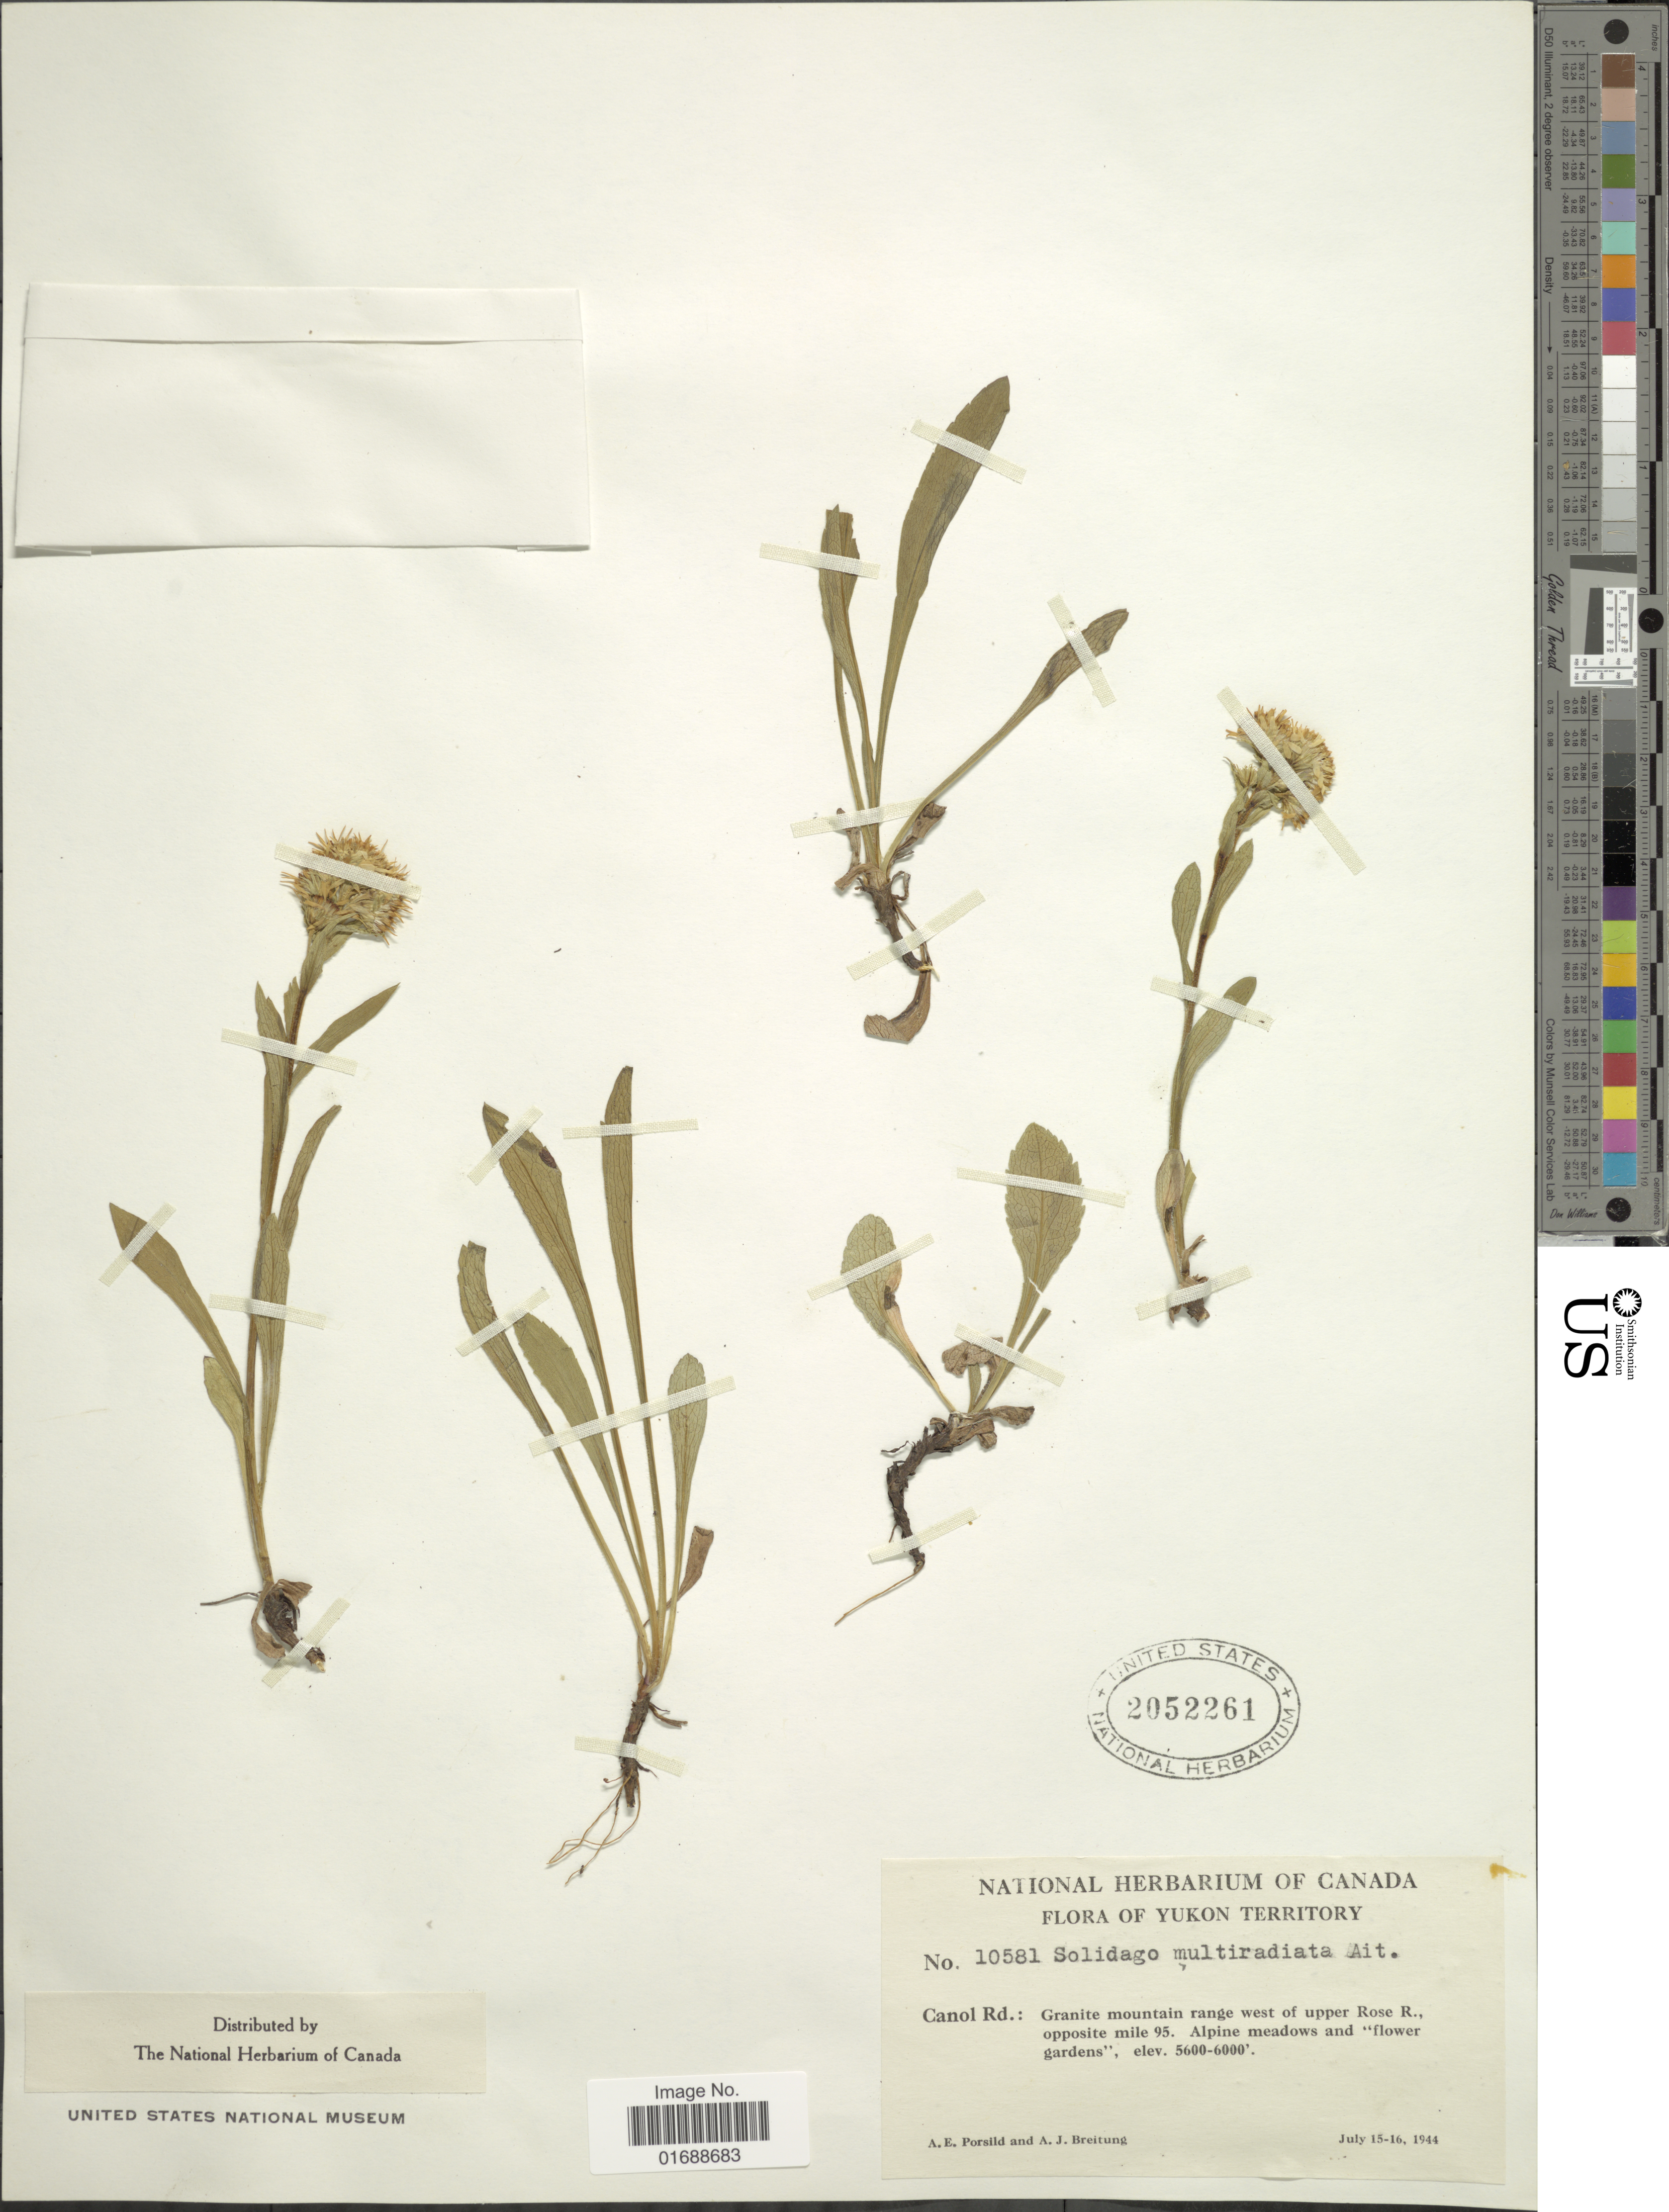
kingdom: Plantae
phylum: Tracheophyta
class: Magnoliopsida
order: Asterales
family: Asteraceae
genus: Solidago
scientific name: Solidago multiradiata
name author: Aiton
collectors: A. E. Porsild & A. Breitung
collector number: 10581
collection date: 1944-07-15/1944-07-16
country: Canada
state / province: Yukon Territory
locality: Canol Rd.: Granite mountain range west of upper Rose R., opposite mile 95.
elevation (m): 1707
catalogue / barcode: US 2052261